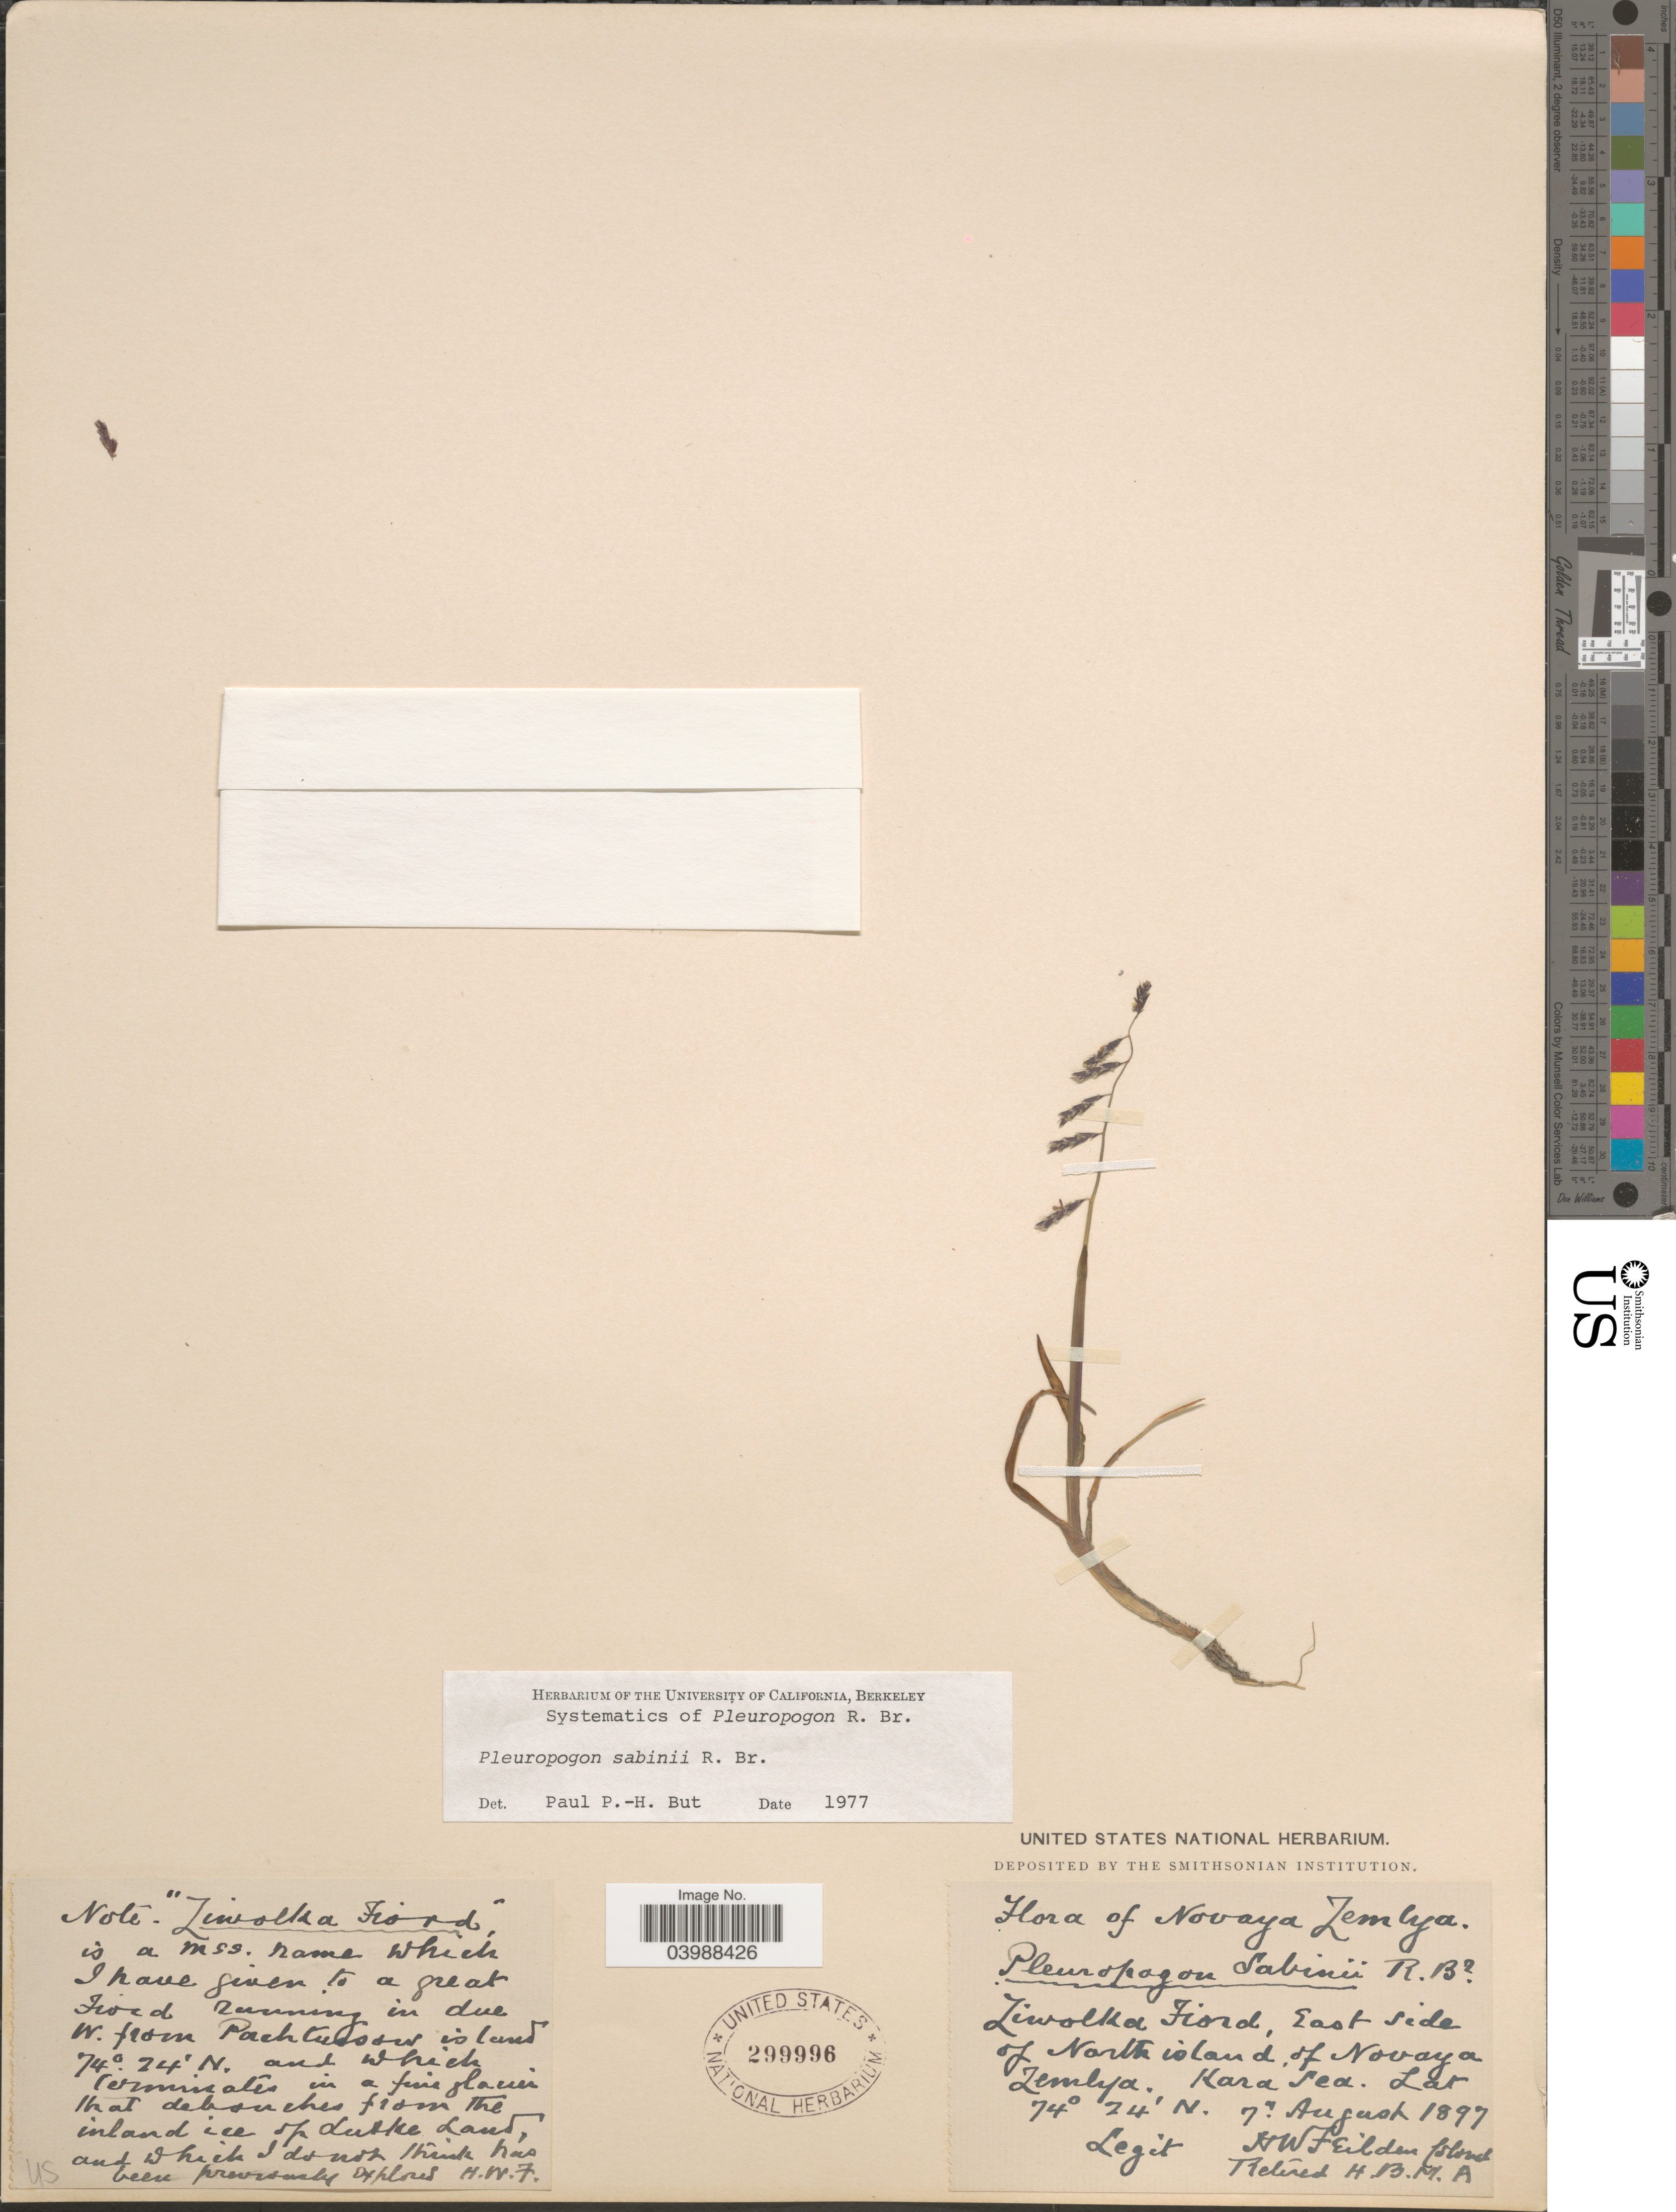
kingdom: Plantae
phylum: Tracheophyta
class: Liliopsida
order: Poales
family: Poaceae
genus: Pleuropogon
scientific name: Pleuropogon sabinei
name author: R. Br.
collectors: H. Feilden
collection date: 1897-08-07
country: Russian Federation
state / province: Arkhangelsk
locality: Novaya Zemlya. Ziwolka Fiord, East side of North island, of Novaya Zemlya. Kara Sea.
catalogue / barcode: US 299996